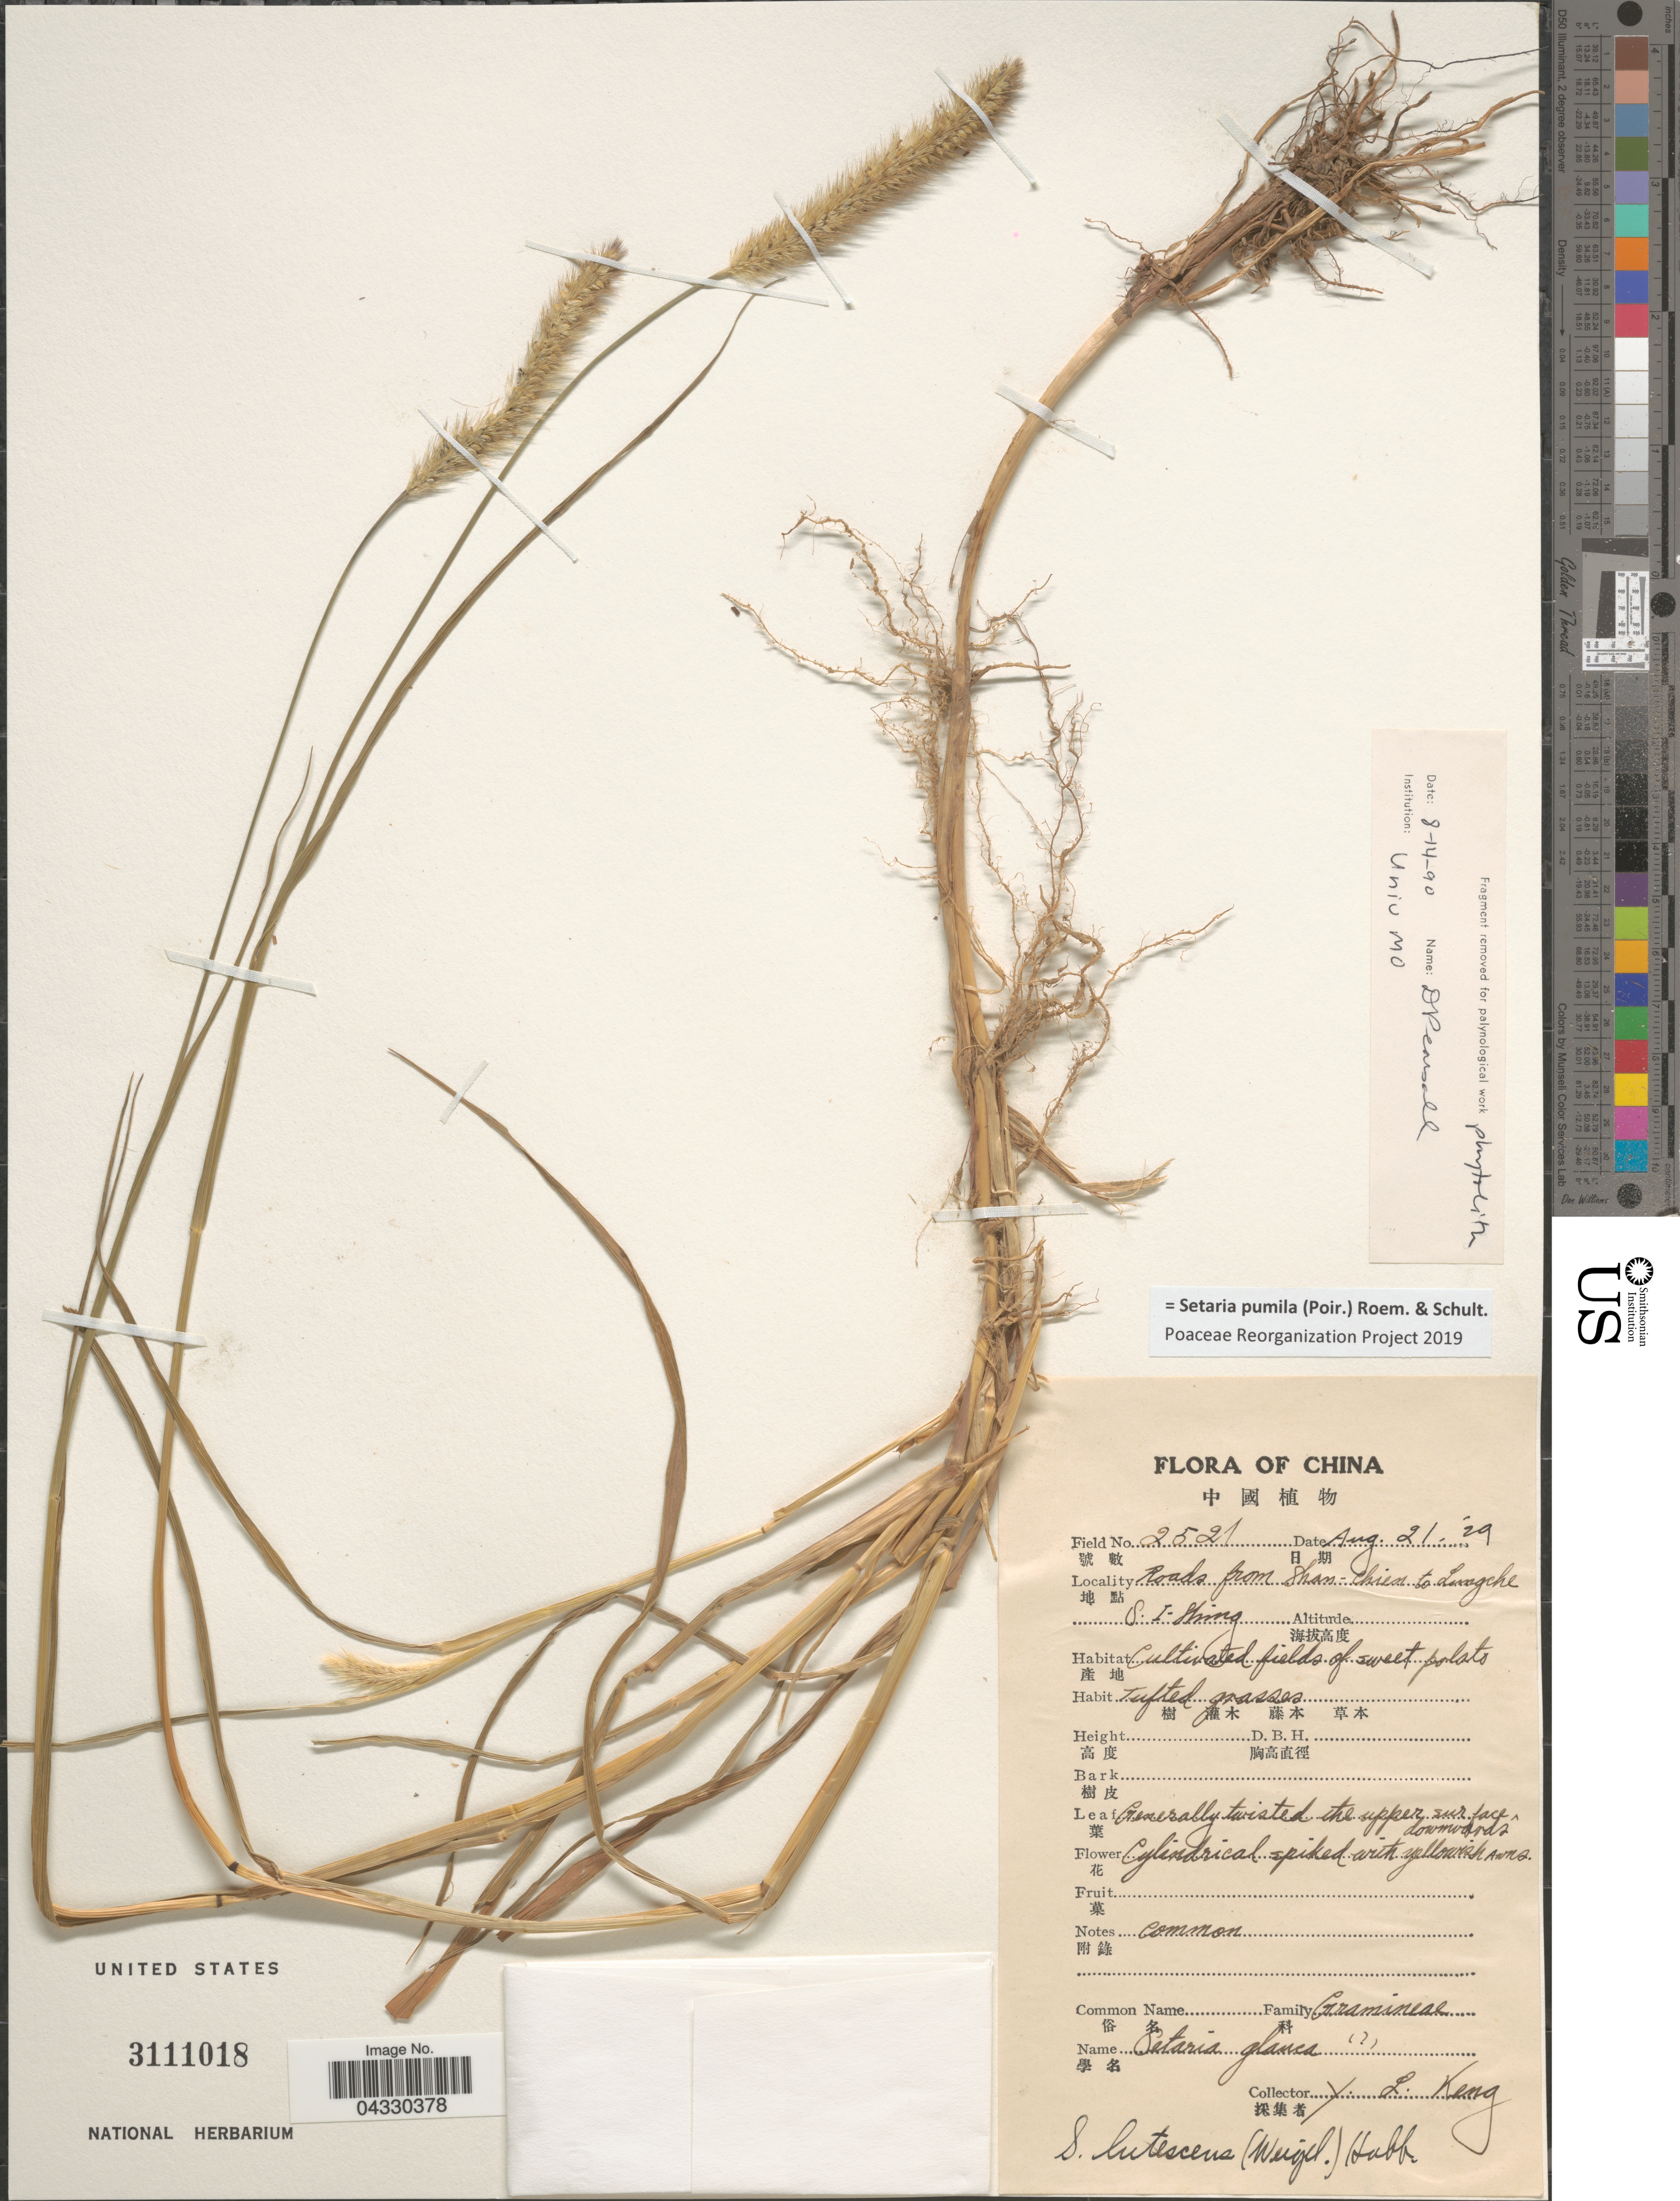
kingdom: Plantae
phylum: Tracheophyta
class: Liliopsida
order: Poales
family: Poaceae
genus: Setaria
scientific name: Setaria pumila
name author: (Poir.) Roem. & Schult.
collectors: Y. L. Keng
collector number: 2521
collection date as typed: Transcribed d/m/y: 21/8/29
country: China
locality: Roads from Shan-chien to Lungshe S. I - Shing. X.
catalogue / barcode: US 3111018